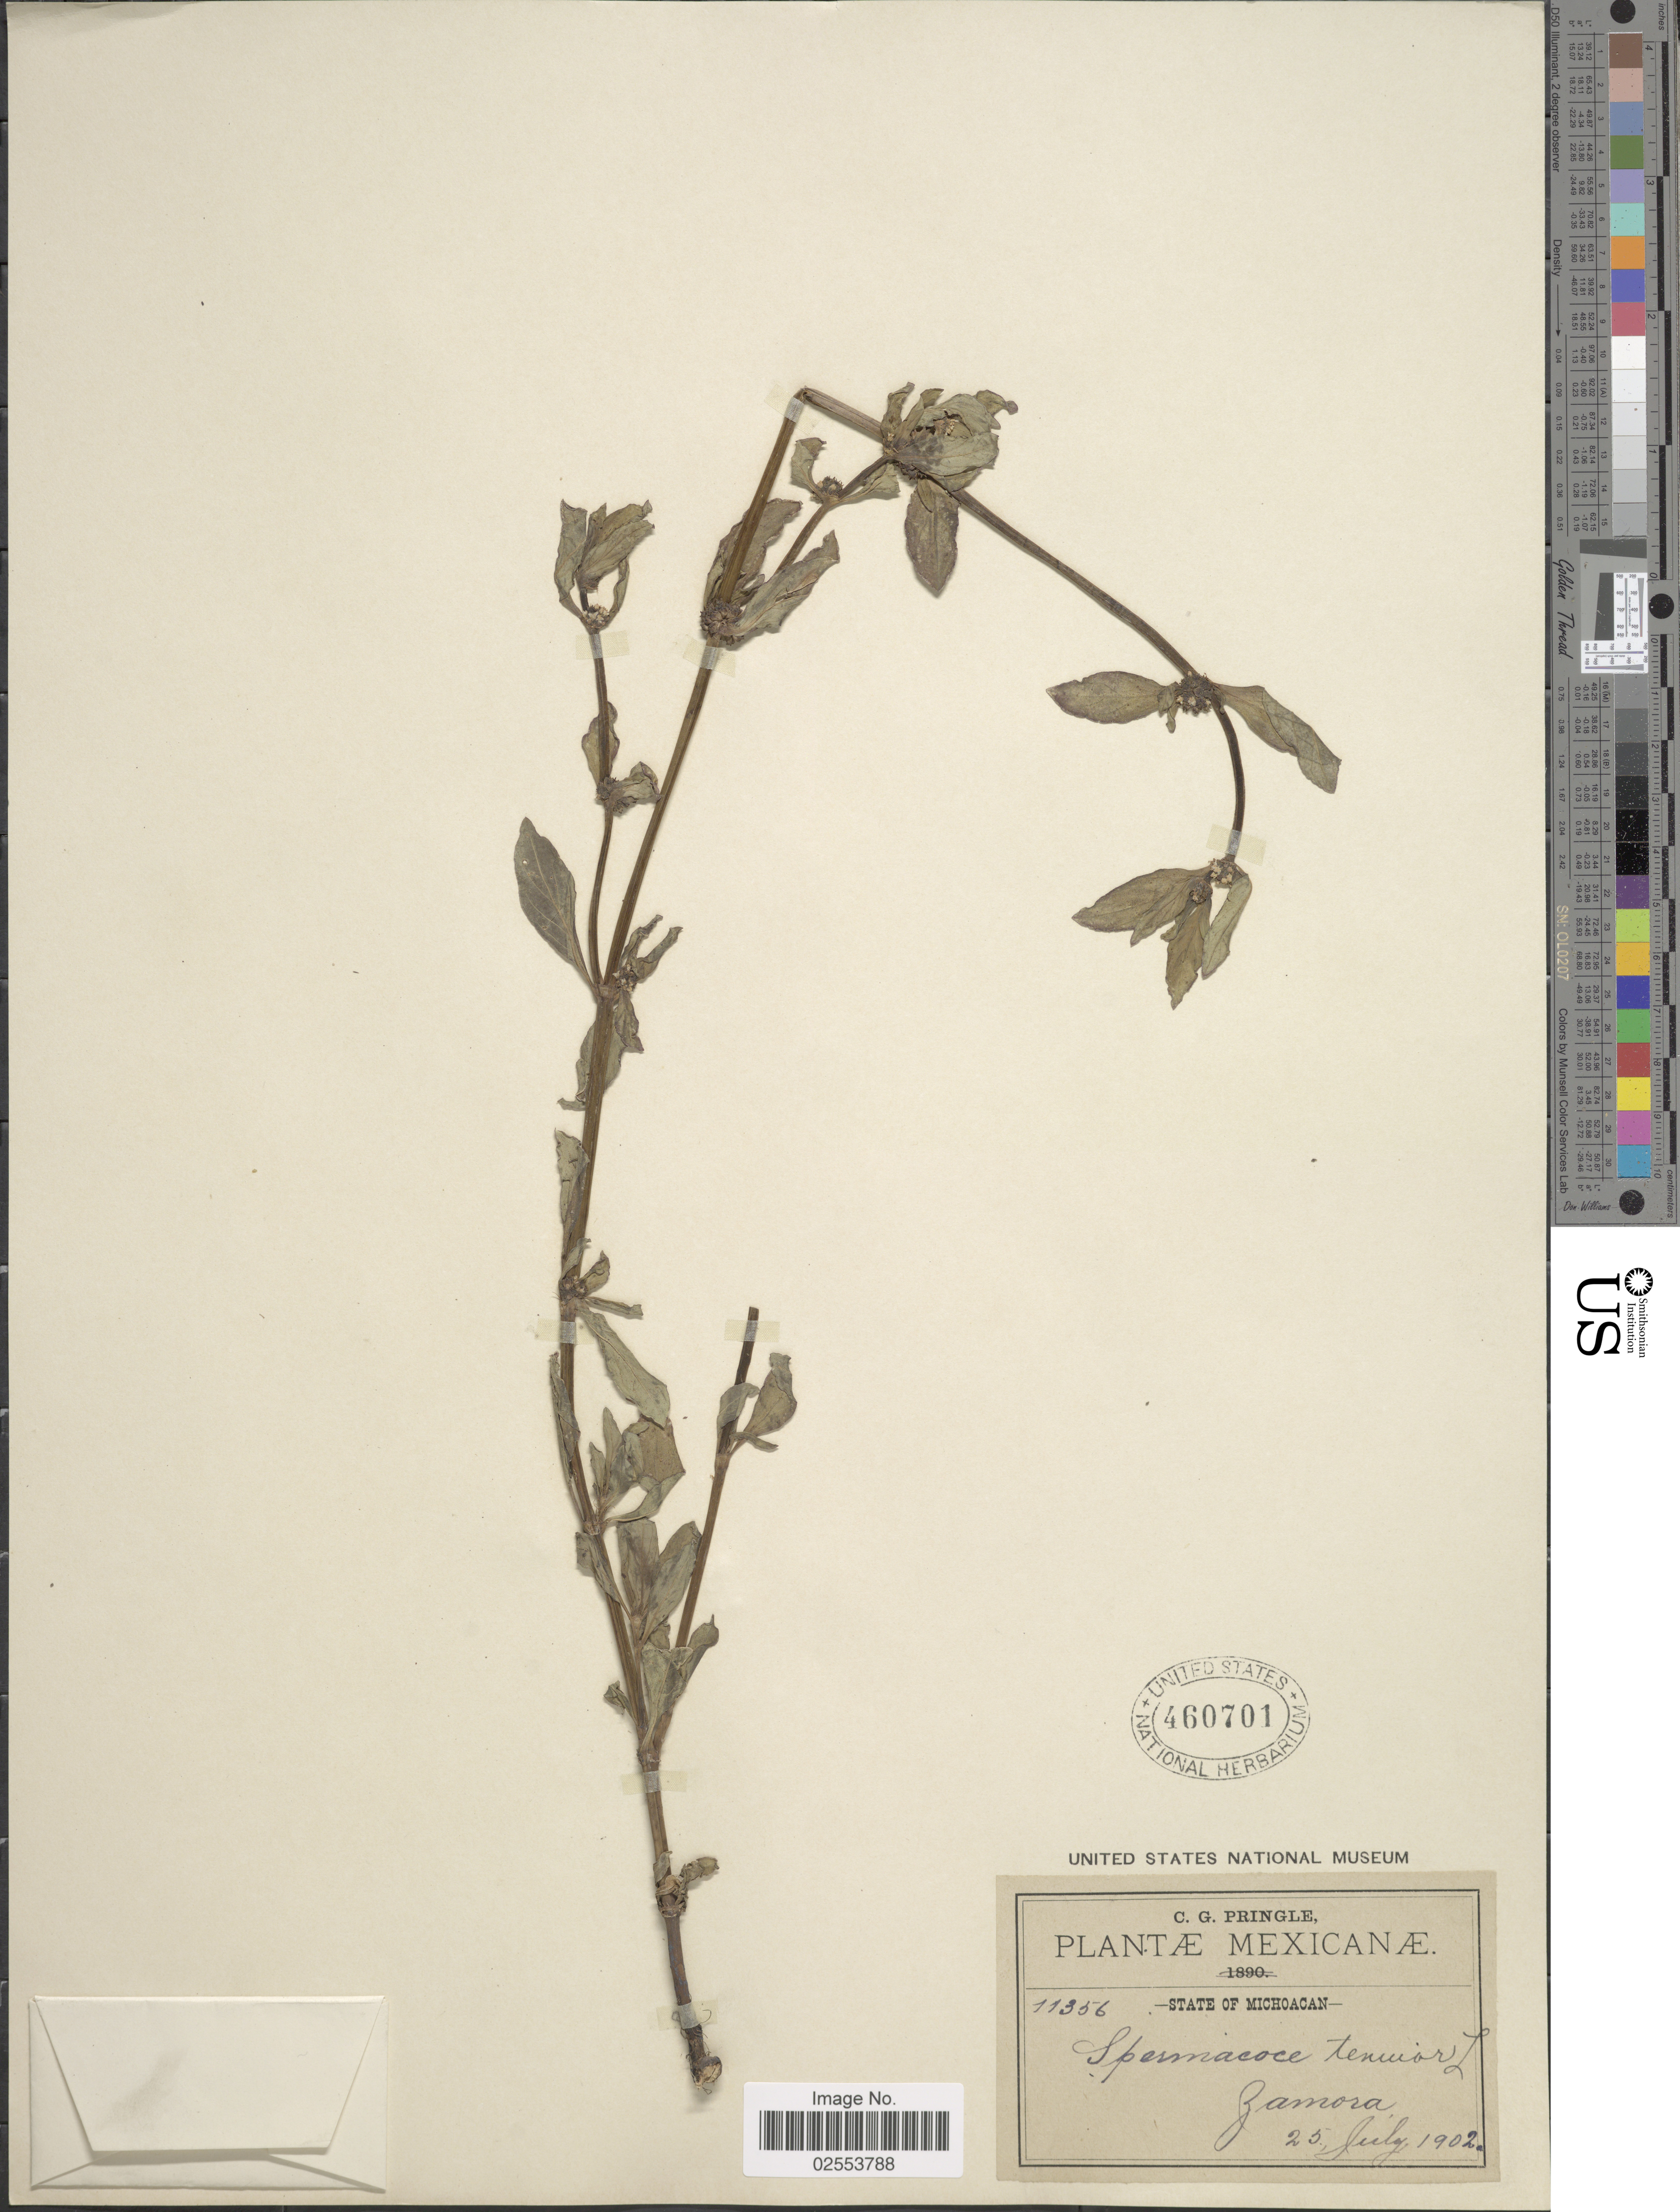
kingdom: Plantae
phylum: Tracheophyta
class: Magnoliopsida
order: Gentianales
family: Rubiaceae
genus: Spermacoce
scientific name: Spermacoce tenuior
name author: L.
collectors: C. G. Pringle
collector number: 11356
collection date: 1902-07-25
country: Mexico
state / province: Michoacán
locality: Zamora.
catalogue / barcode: US 460701